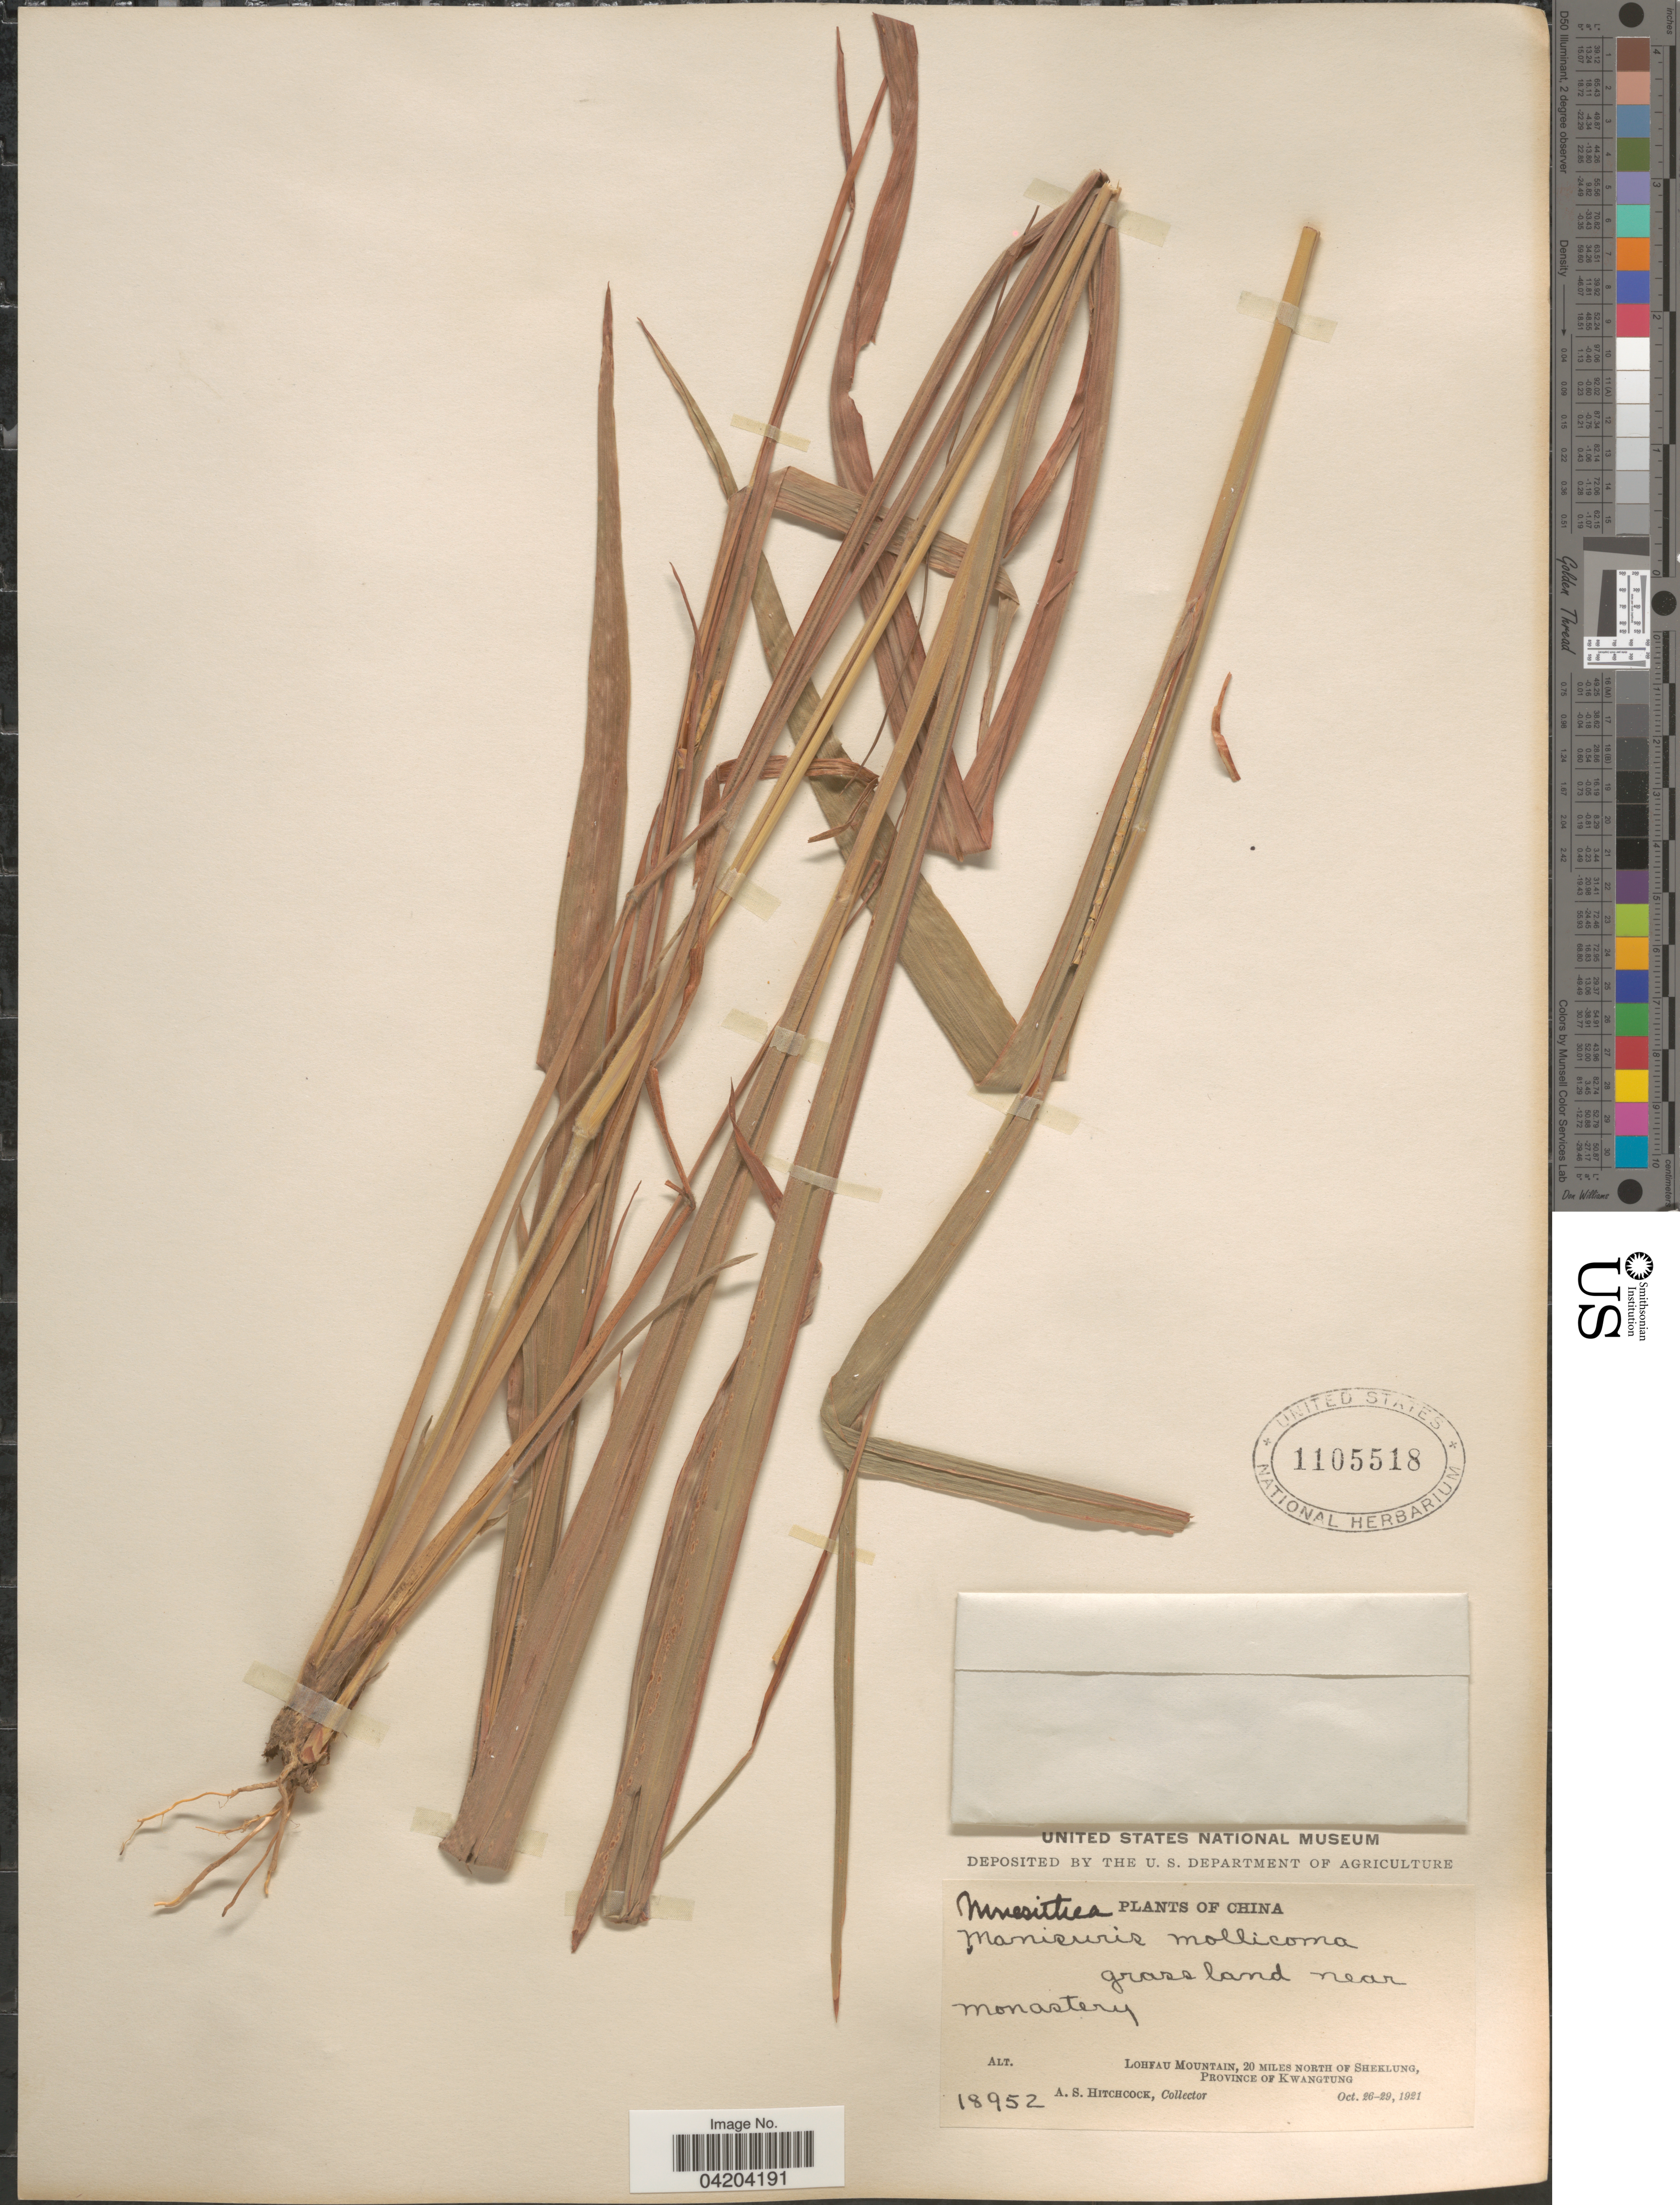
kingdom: Plantae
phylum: Tracheophyta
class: Liliopsida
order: Poales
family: Poaceae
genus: Mnesithea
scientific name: Mnesithea mollicoma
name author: (Hance) A. Camus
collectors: A. S. Hitchcock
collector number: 18952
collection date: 1921-10-26/1921-10-29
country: China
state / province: Guangdong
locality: Grass land near monastery. Lohfau Mountain, 20 miles north of Sheklung, Province of Kwangtung.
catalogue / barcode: US 1105518